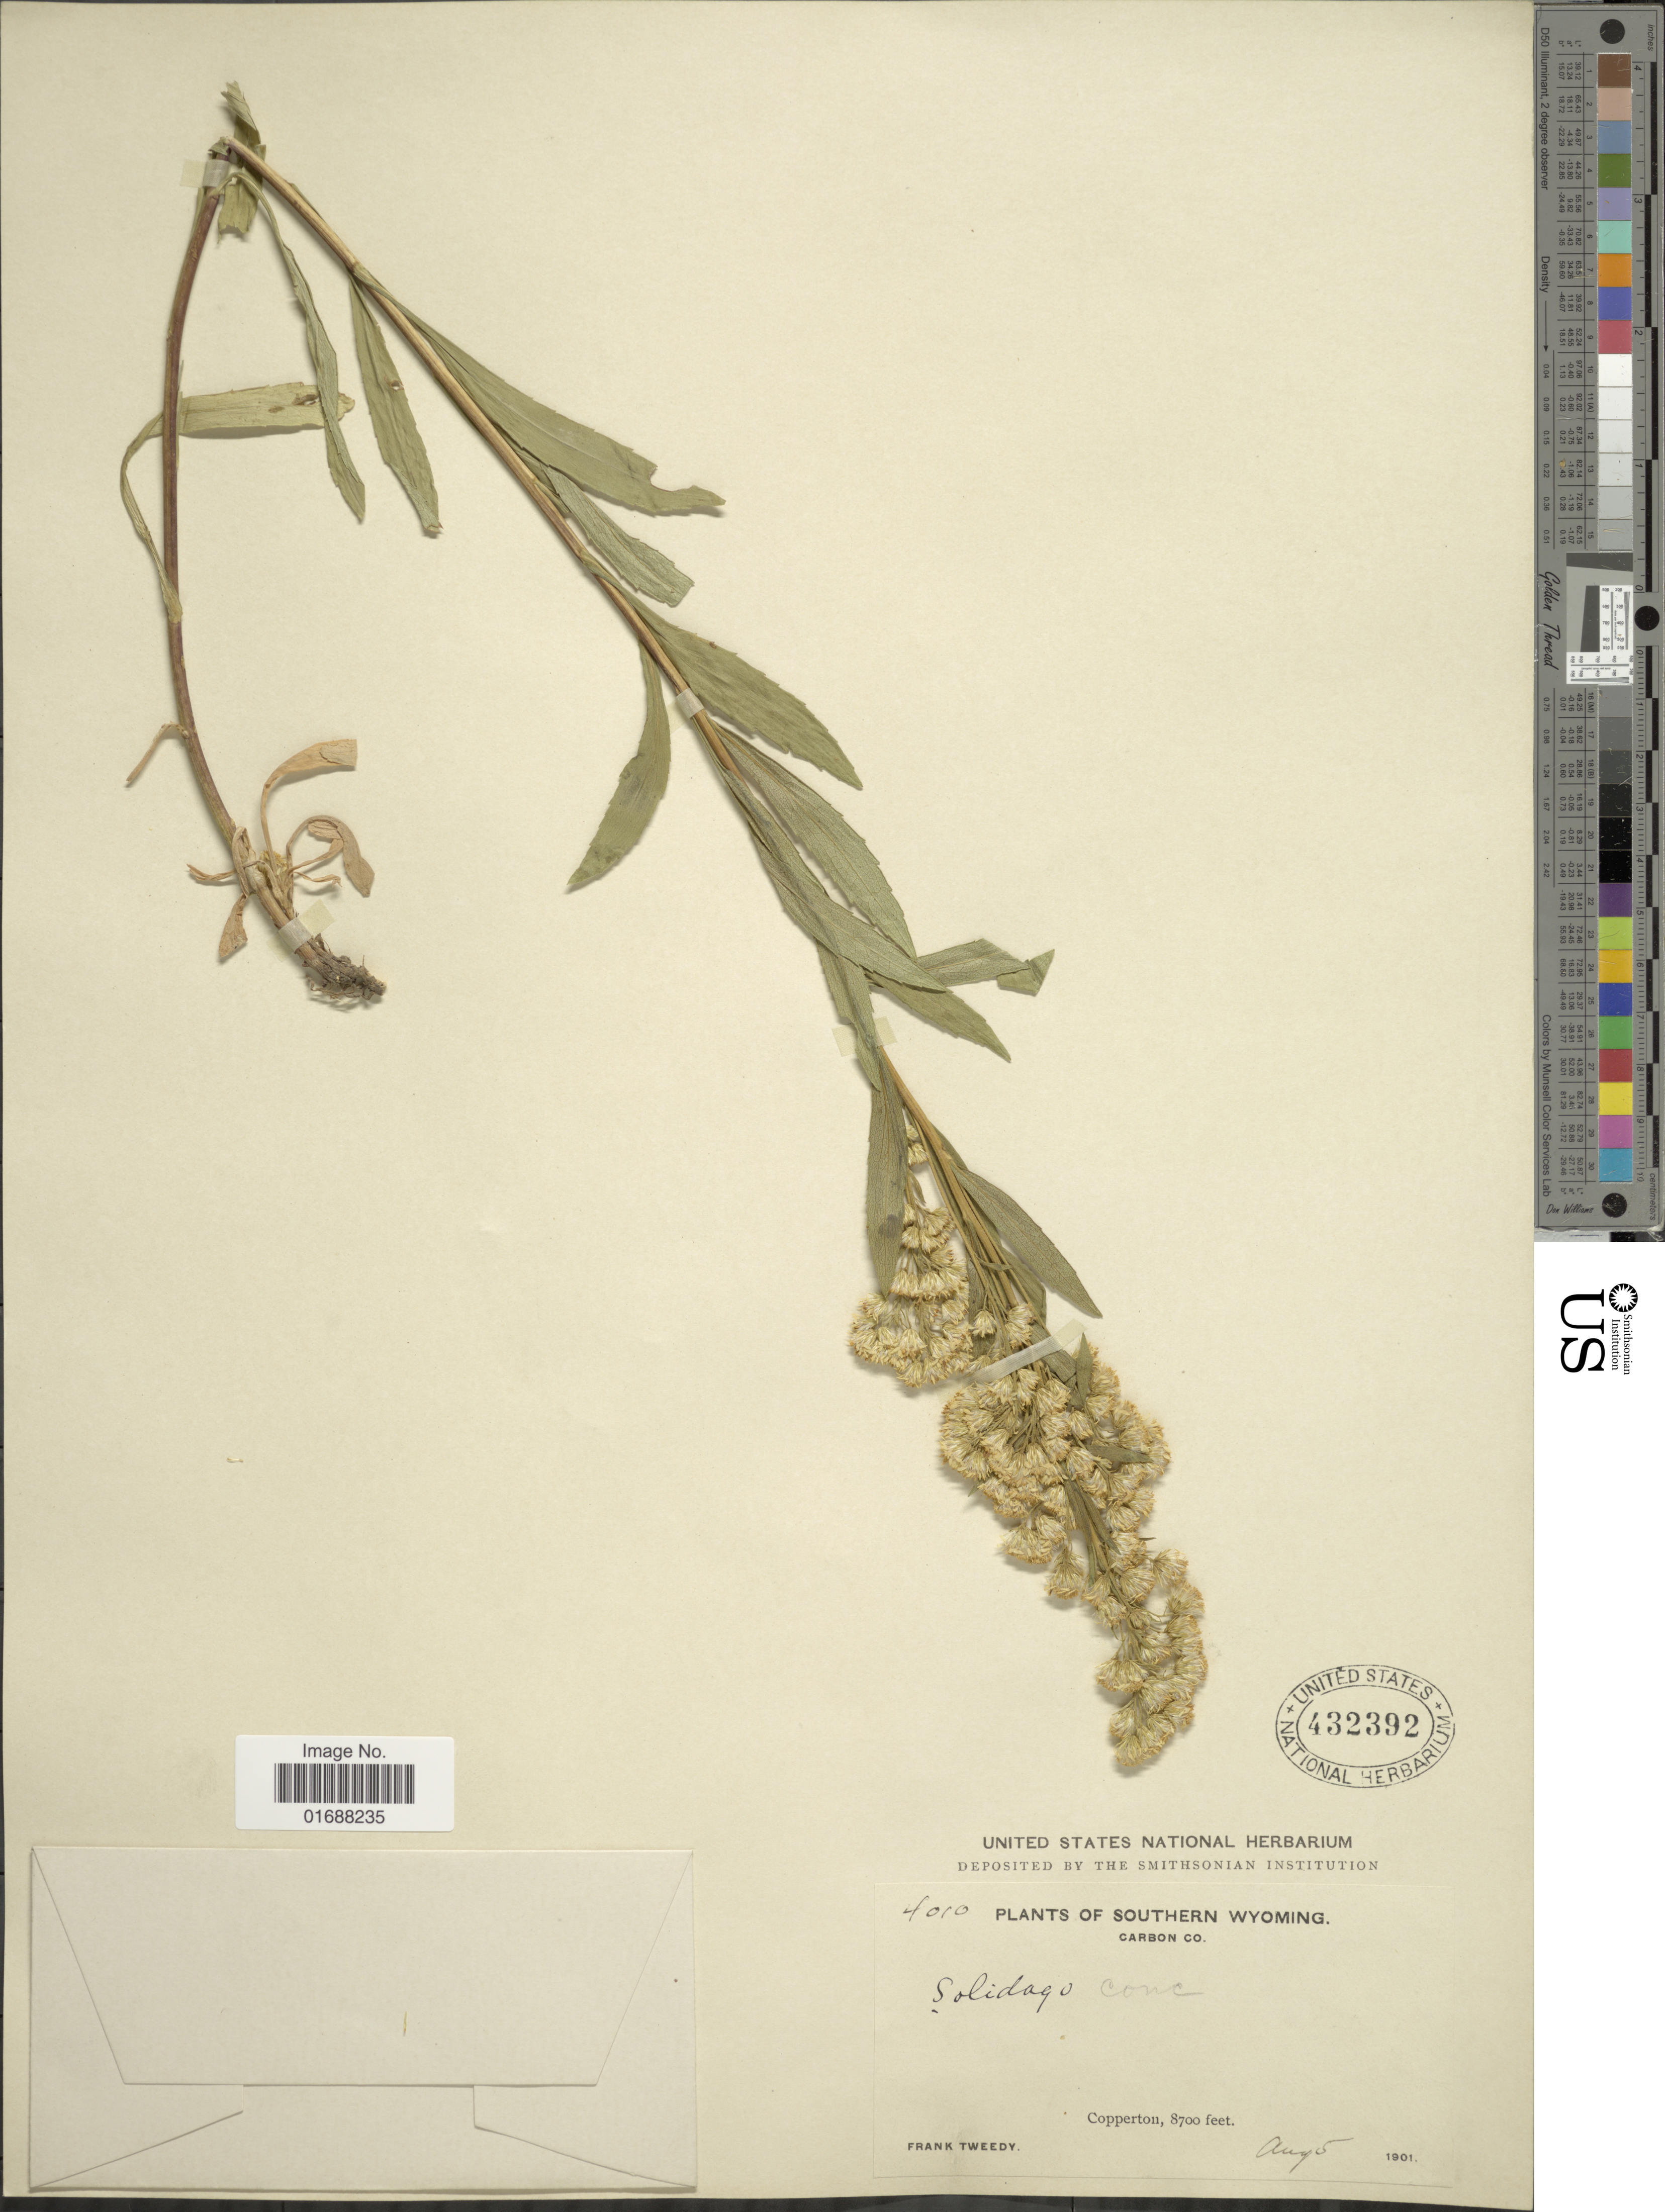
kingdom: Plantae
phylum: Tracheophyta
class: Magnoliopsida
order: Asterales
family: Asteraceae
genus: Solidago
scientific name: Solidago missouriensis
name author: Nutt.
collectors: F. Tweedy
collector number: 4010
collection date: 1901-08-05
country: United States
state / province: Wyoming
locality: Southern Wyoming, Carbon Co. Copperton.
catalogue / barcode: US 432392